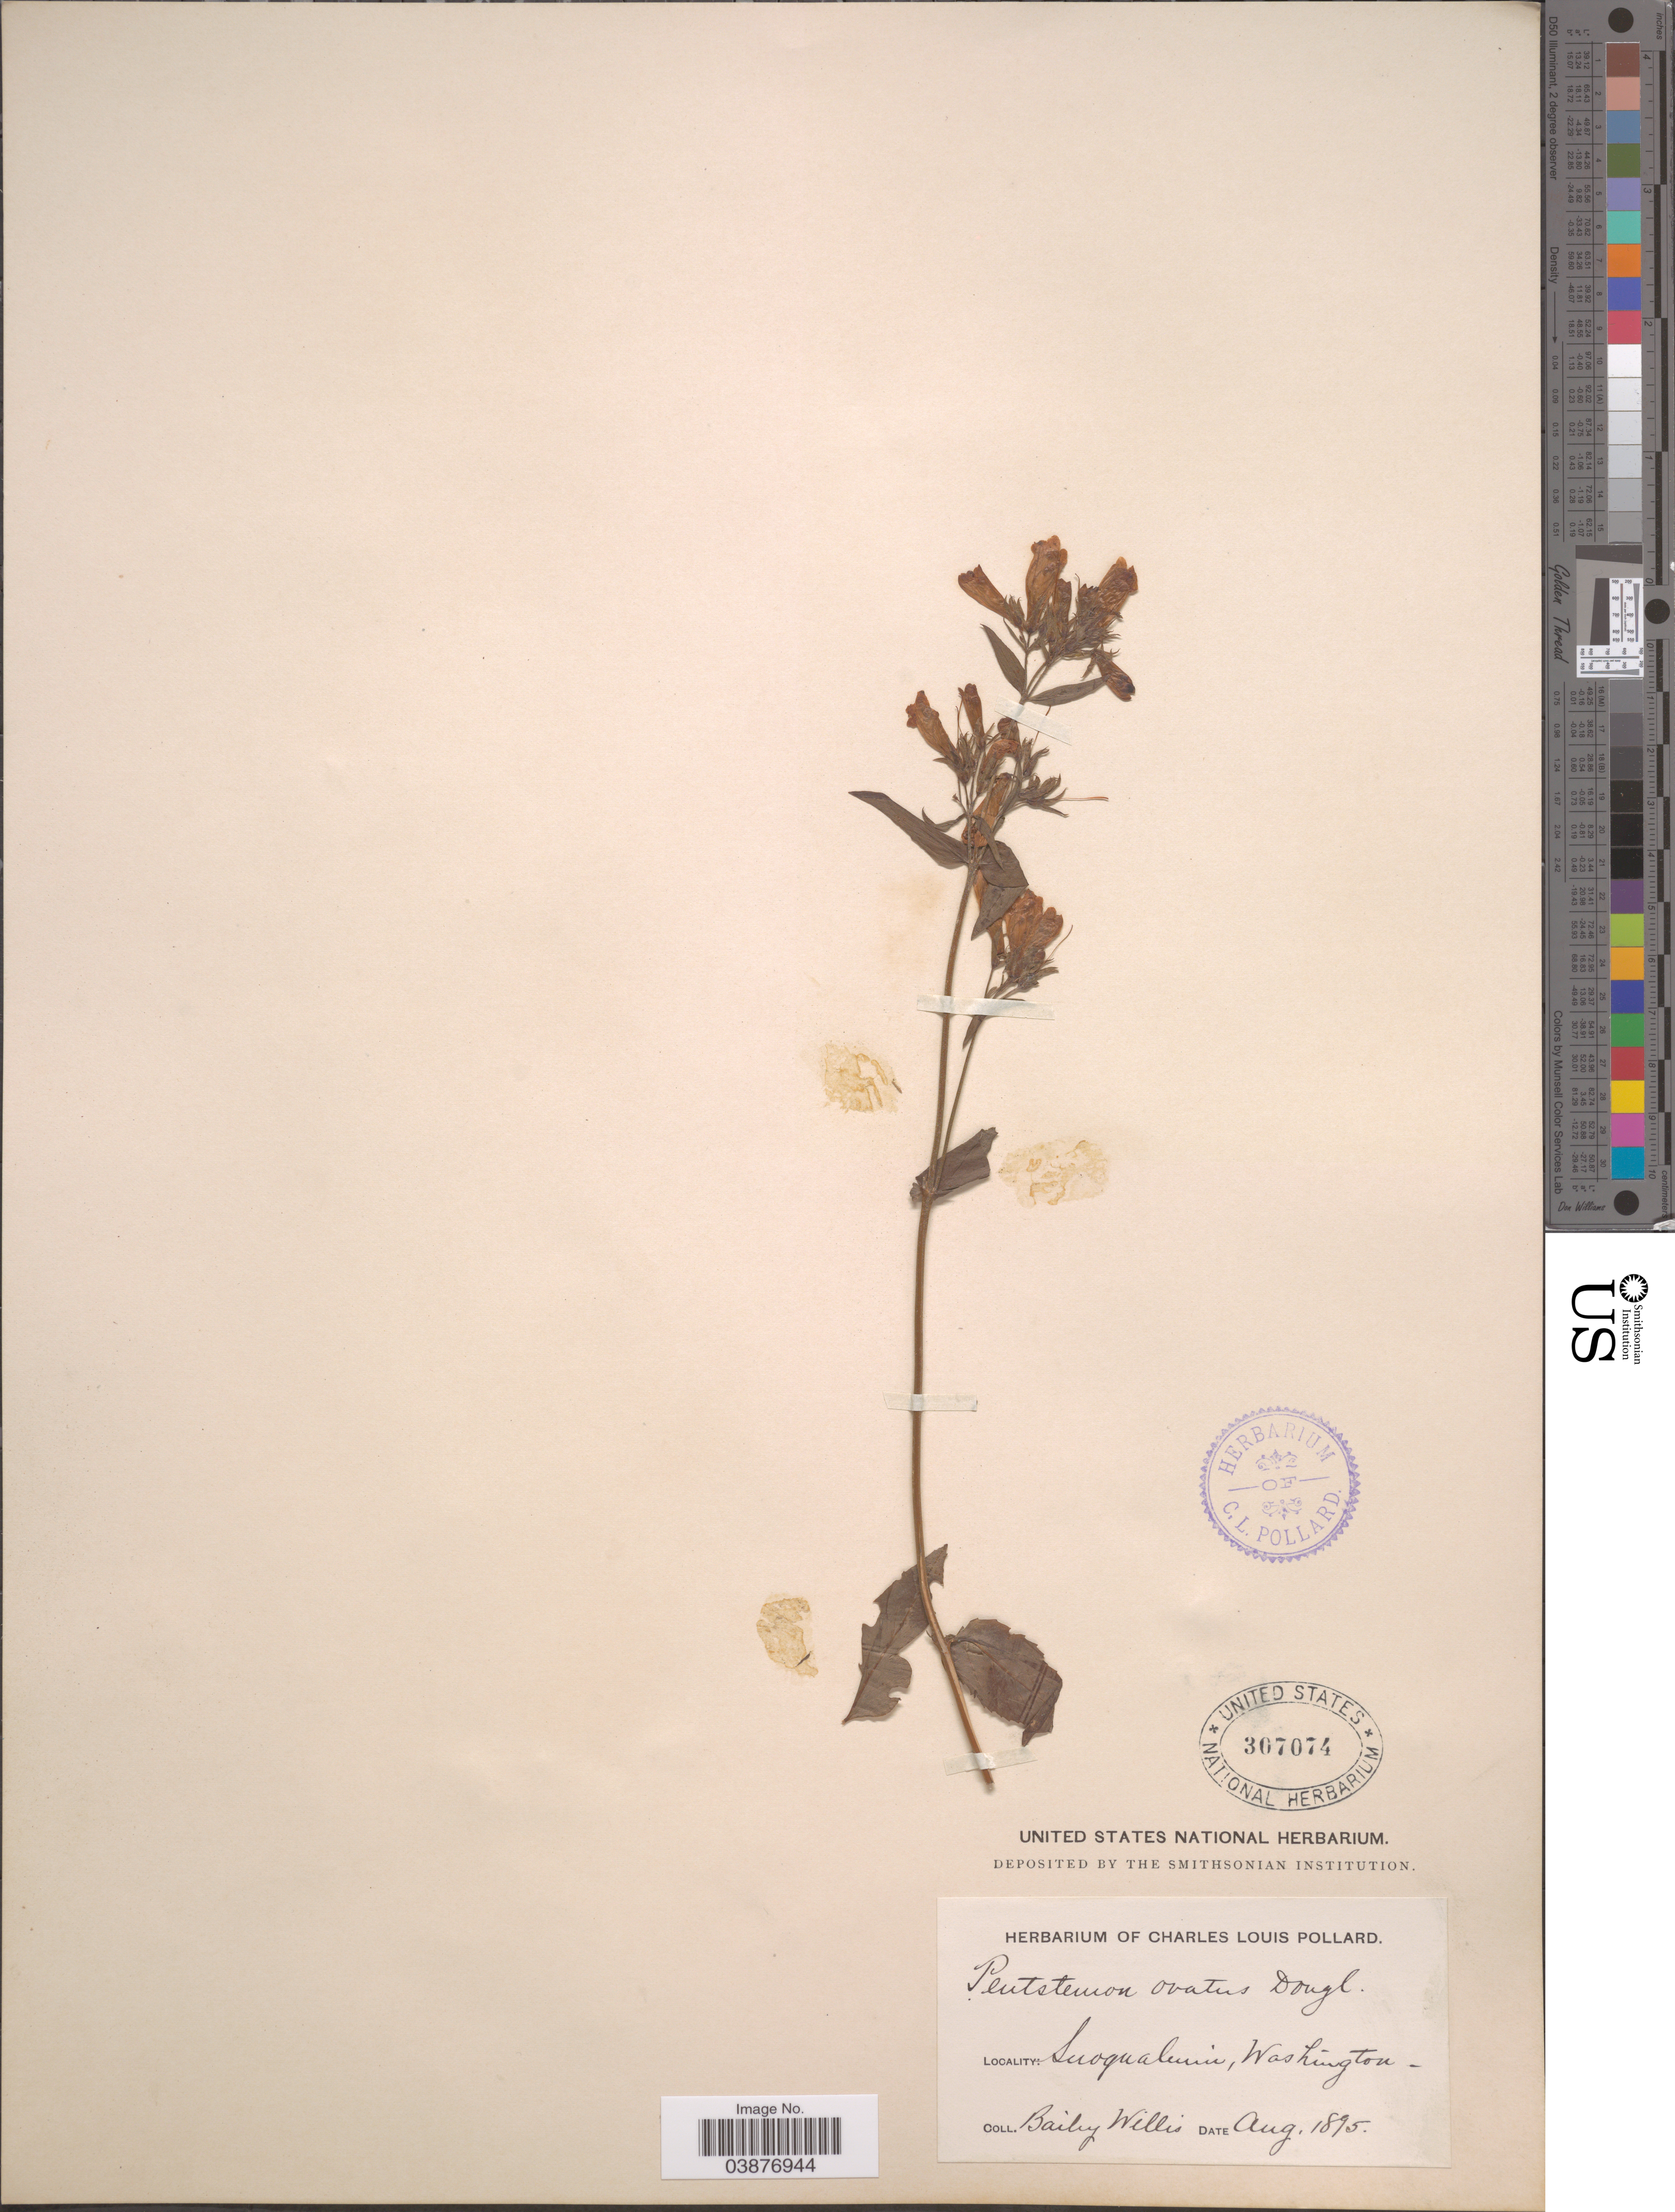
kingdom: Plantae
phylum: Tracheophyta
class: Magnoliopsida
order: Lamiales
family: Plantaginaceae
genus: Penstemon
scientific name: Penstemon ovatus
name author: Douglas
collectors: B. Willis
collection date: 1895-08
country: United States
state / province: Washington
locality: Snoqualmie.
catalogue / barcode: US 307074